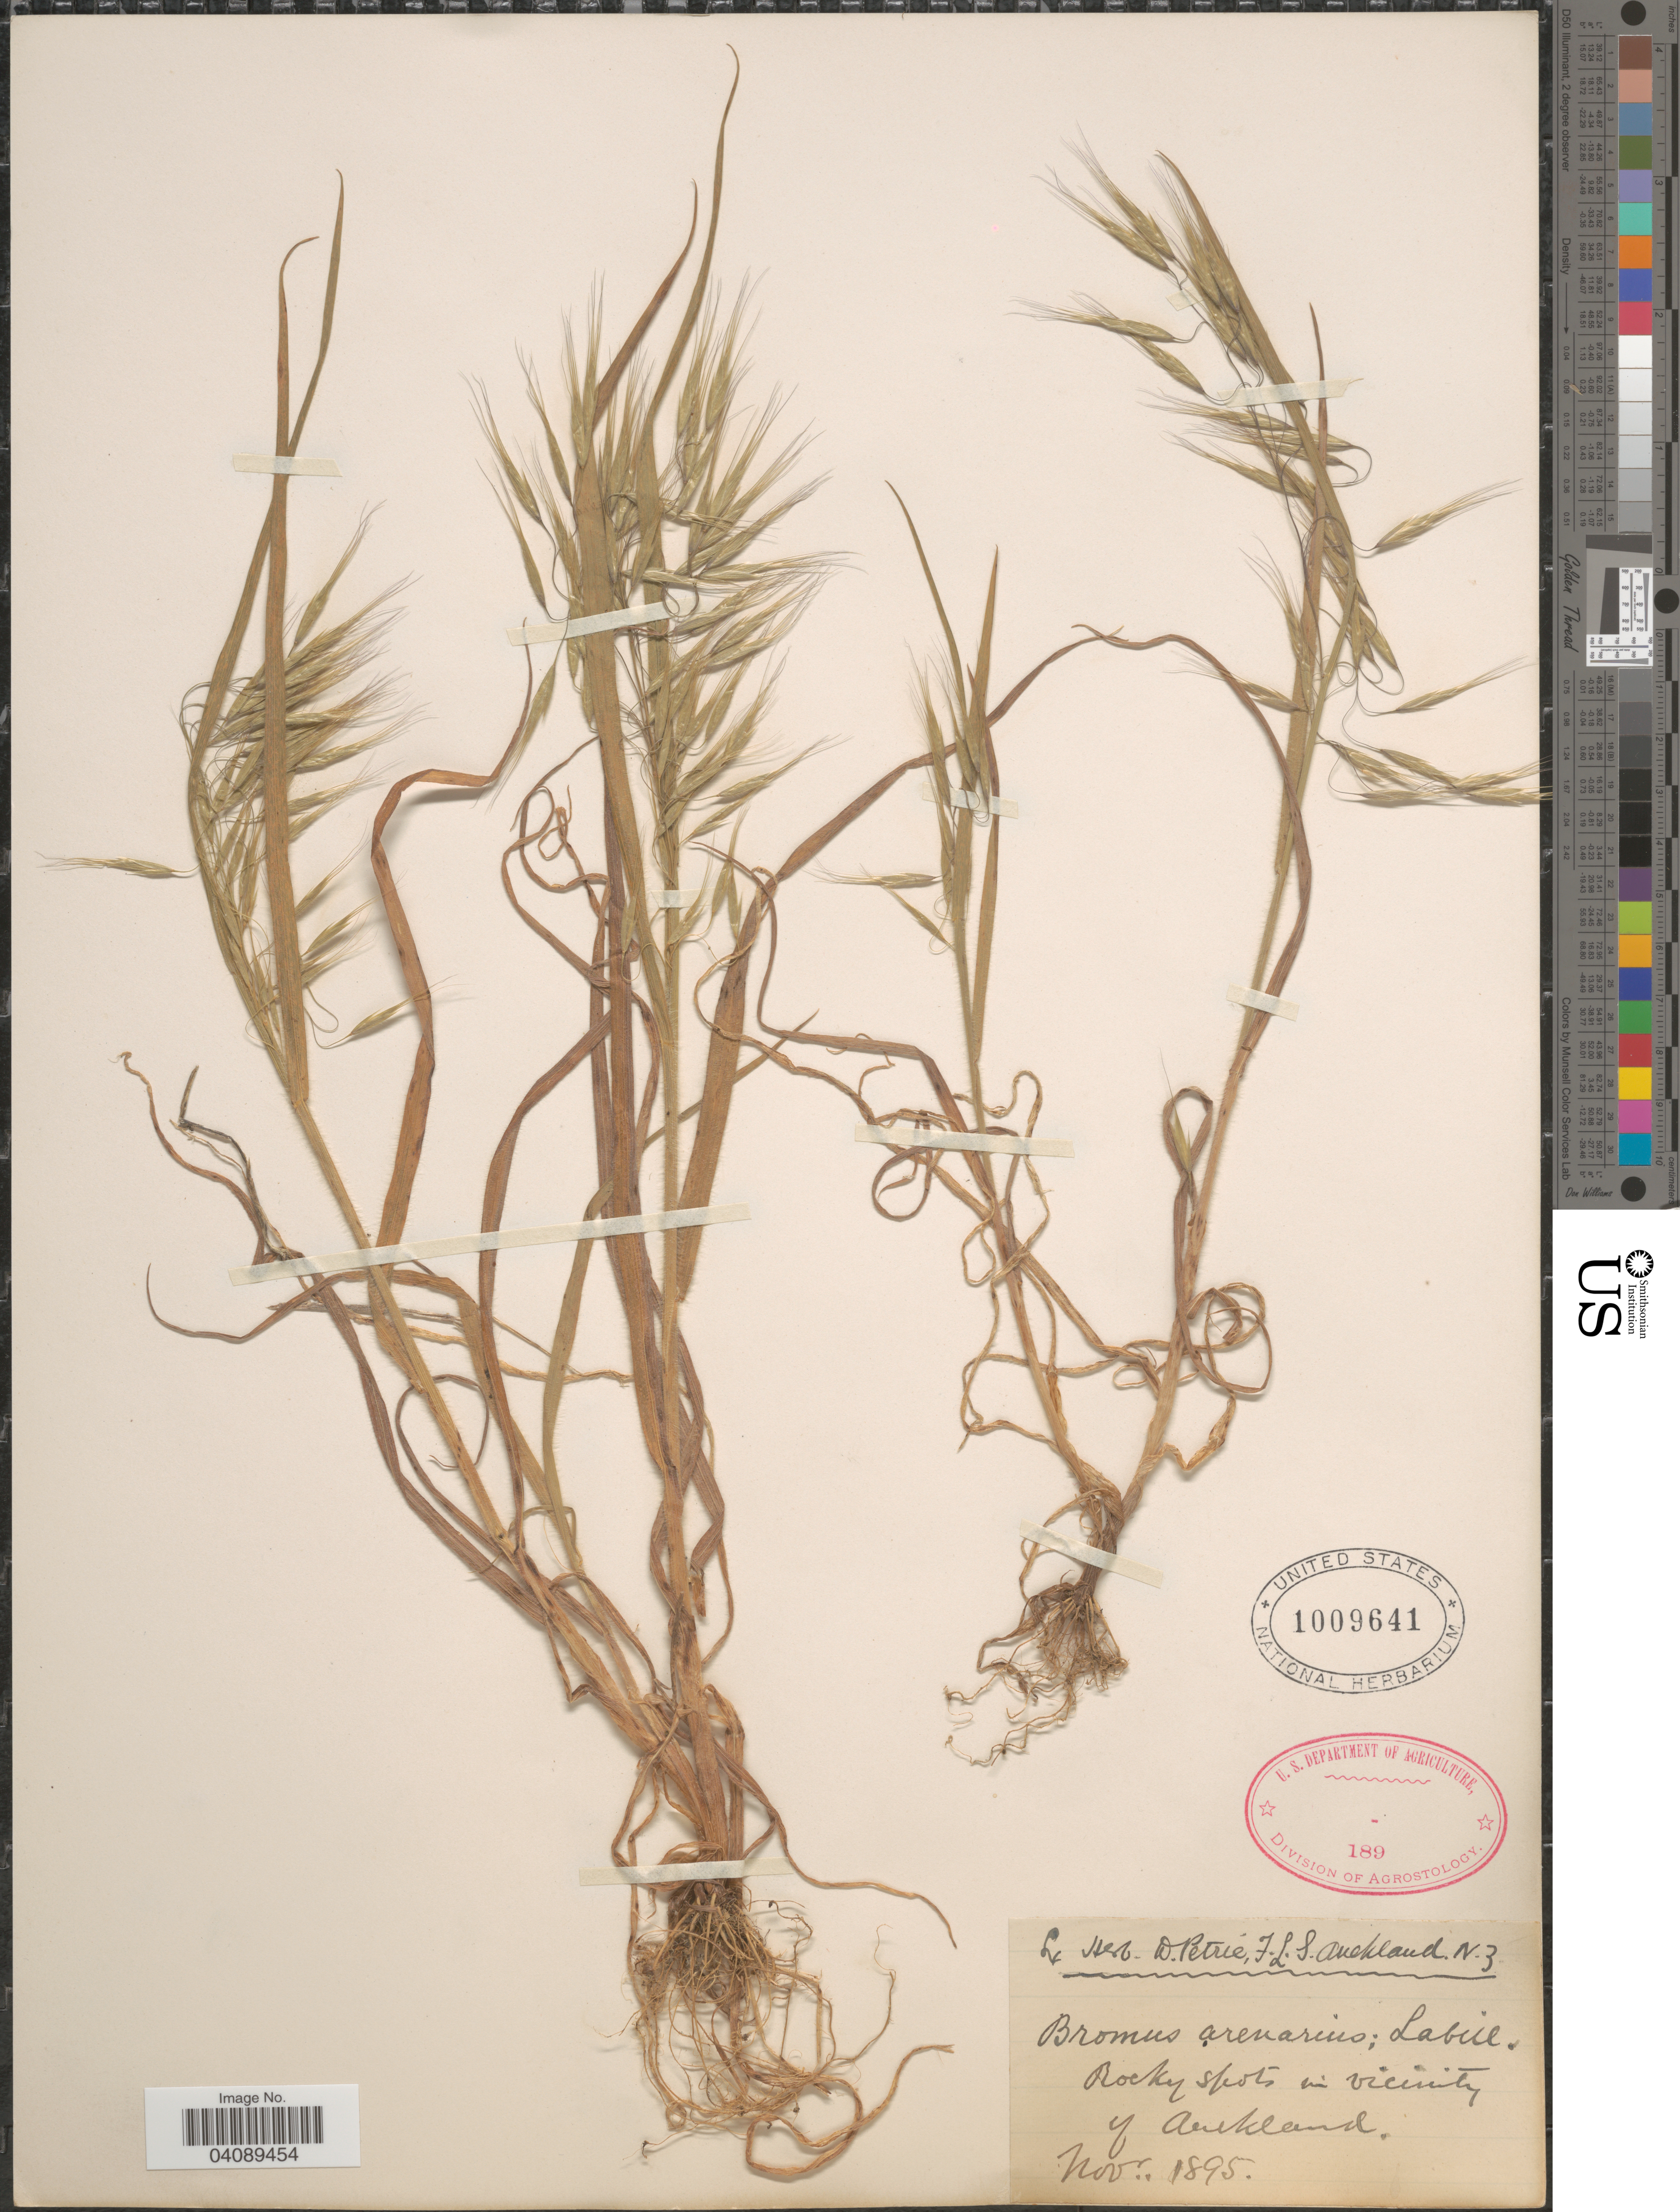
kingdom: Plantae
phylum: Tracheophyta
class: Liliopsida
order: Poales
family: Poaceae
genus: Bromus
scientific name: Bromus arenarius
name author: Labill.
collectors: Ex Herb D. Petrie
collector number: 3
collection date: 1895-11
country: New Zealand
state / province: Auckland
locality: Rocky spots in vicinity of Auckland.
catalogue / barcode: US 1009641